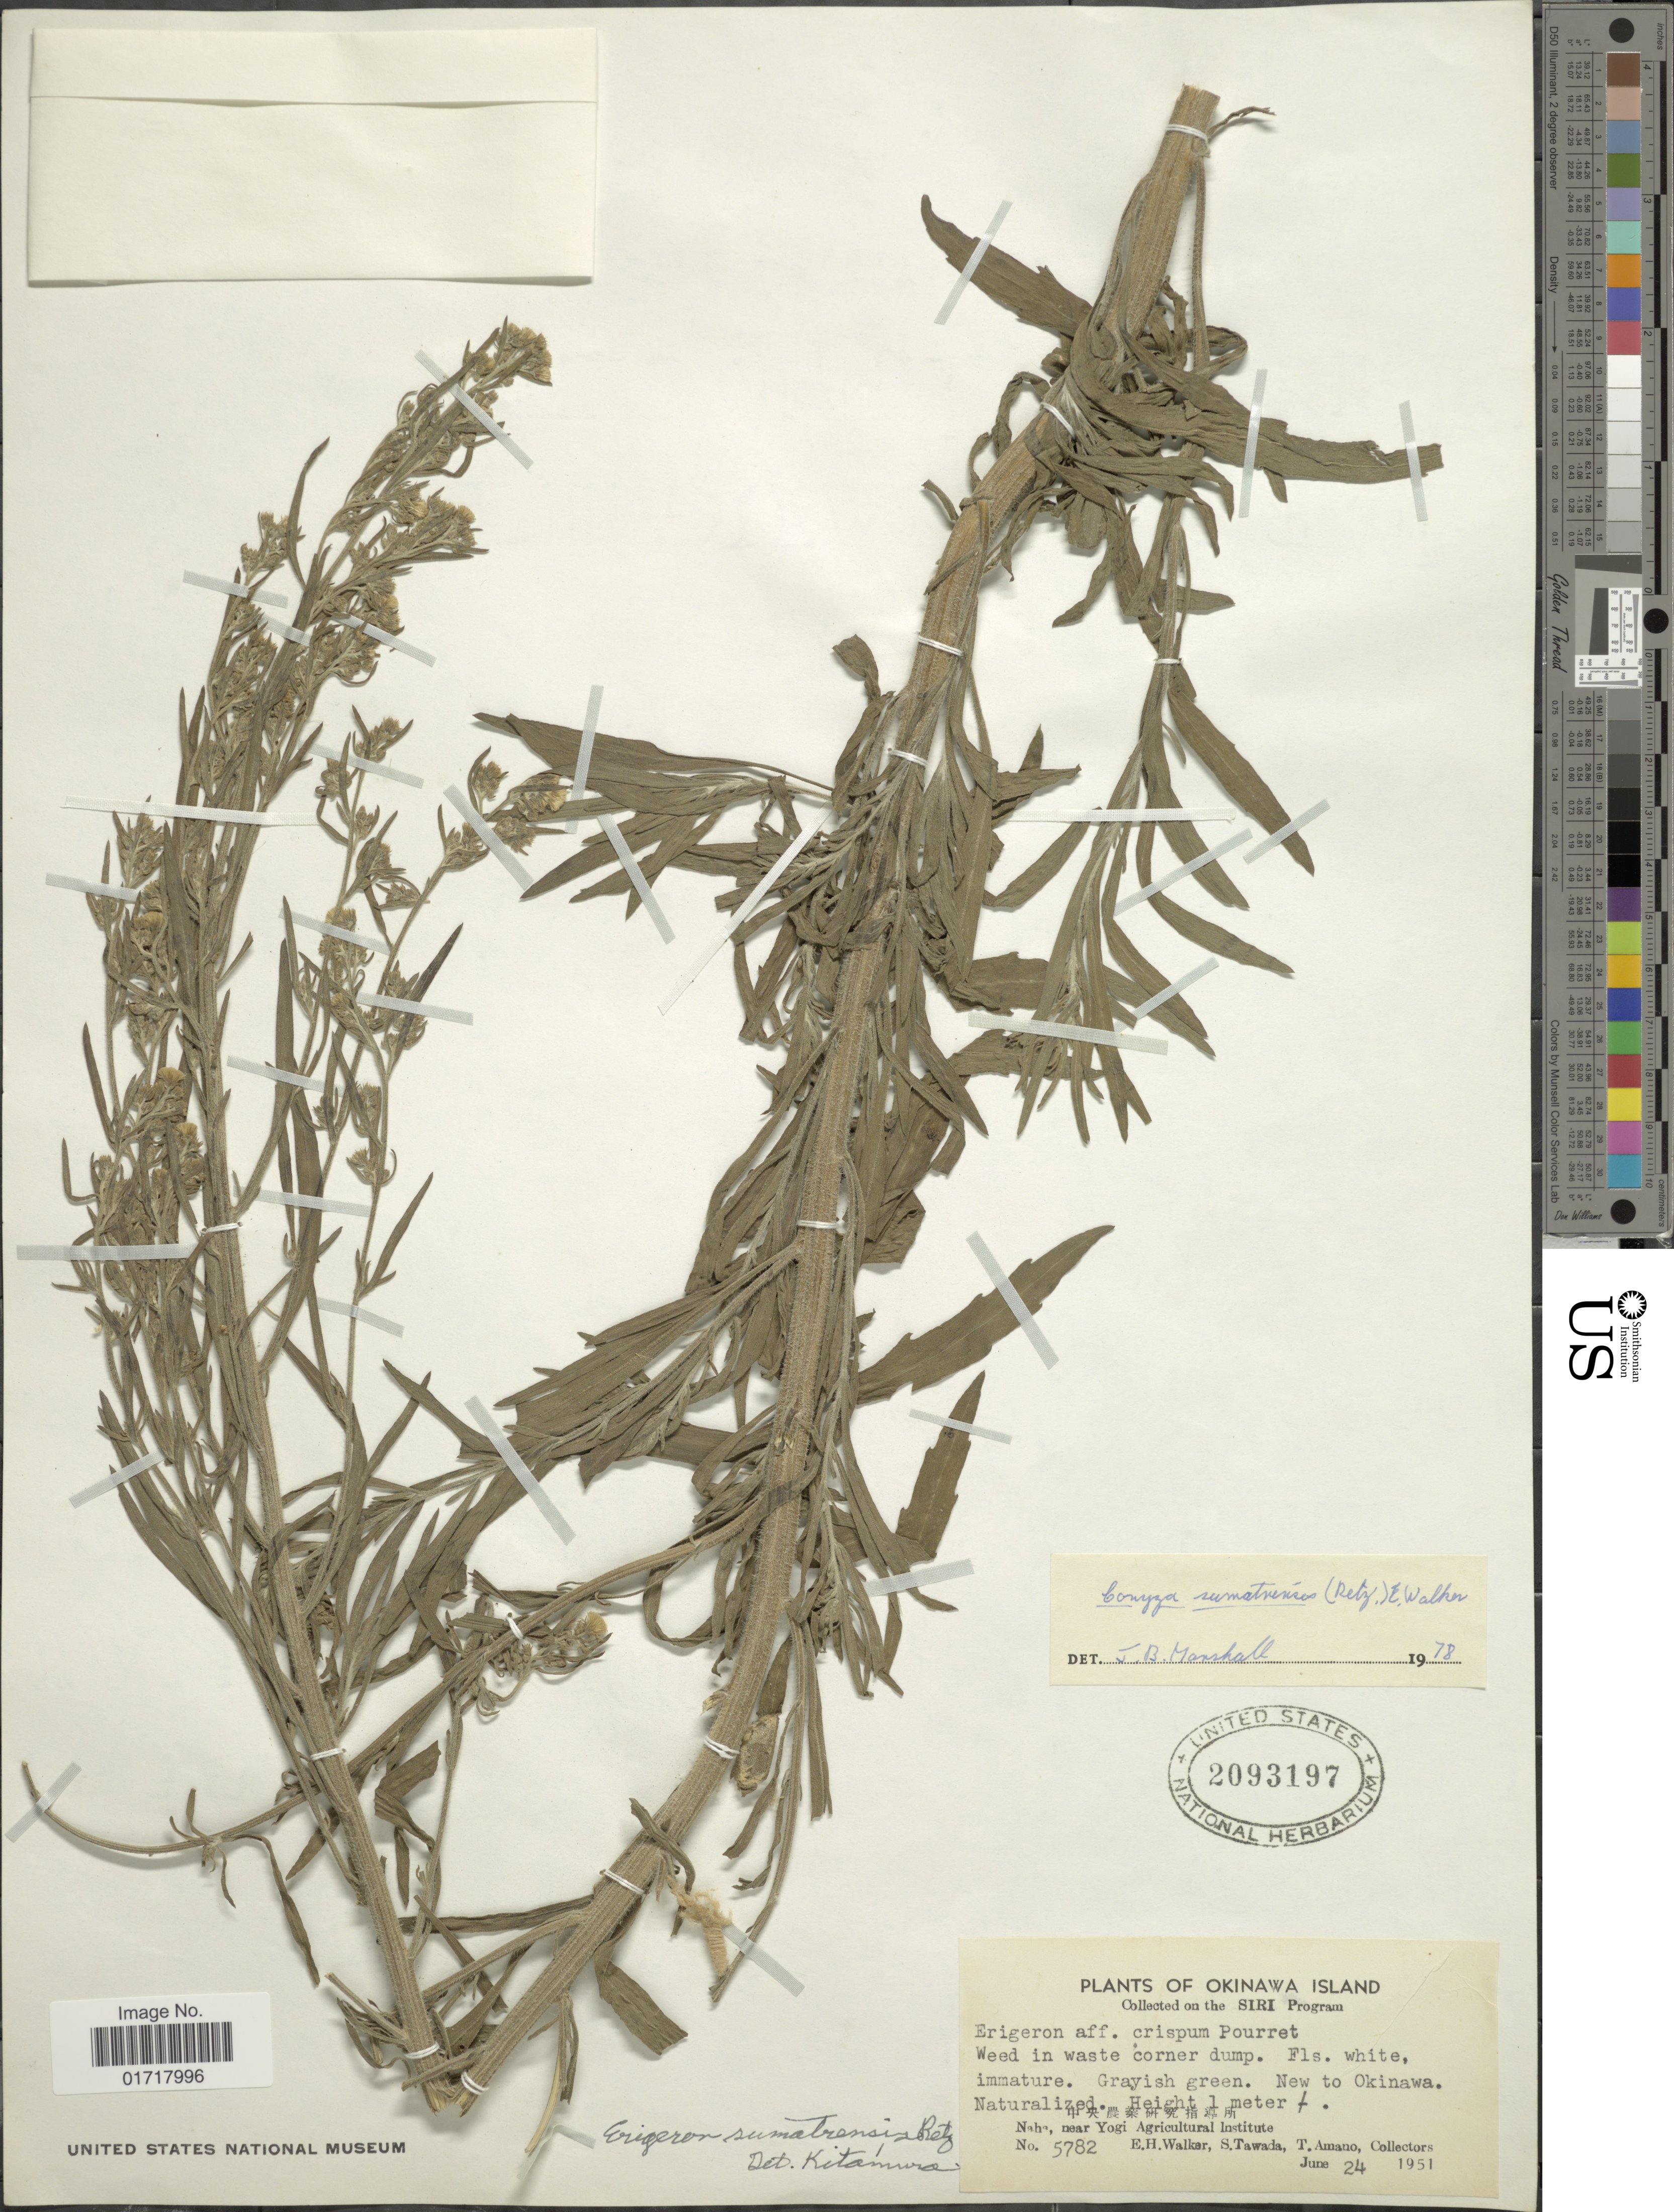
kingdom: Plantae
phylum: Tracheophyta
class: Magnoliopsida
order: Asterales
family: Asteraceae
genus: Conyza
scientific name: Conyza sumatrensis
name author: (Retz.) E. Walker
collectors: E. H. Walker, S. Tawada & T. Amano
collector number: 5782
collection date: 1951-06-24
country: Japan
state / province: Okinawa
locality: Okinawa Island, On the SIRI Program, New to Okinawa, Naturalized, Naha, near Yogi Agriculture Institute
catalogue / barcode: US 2093197